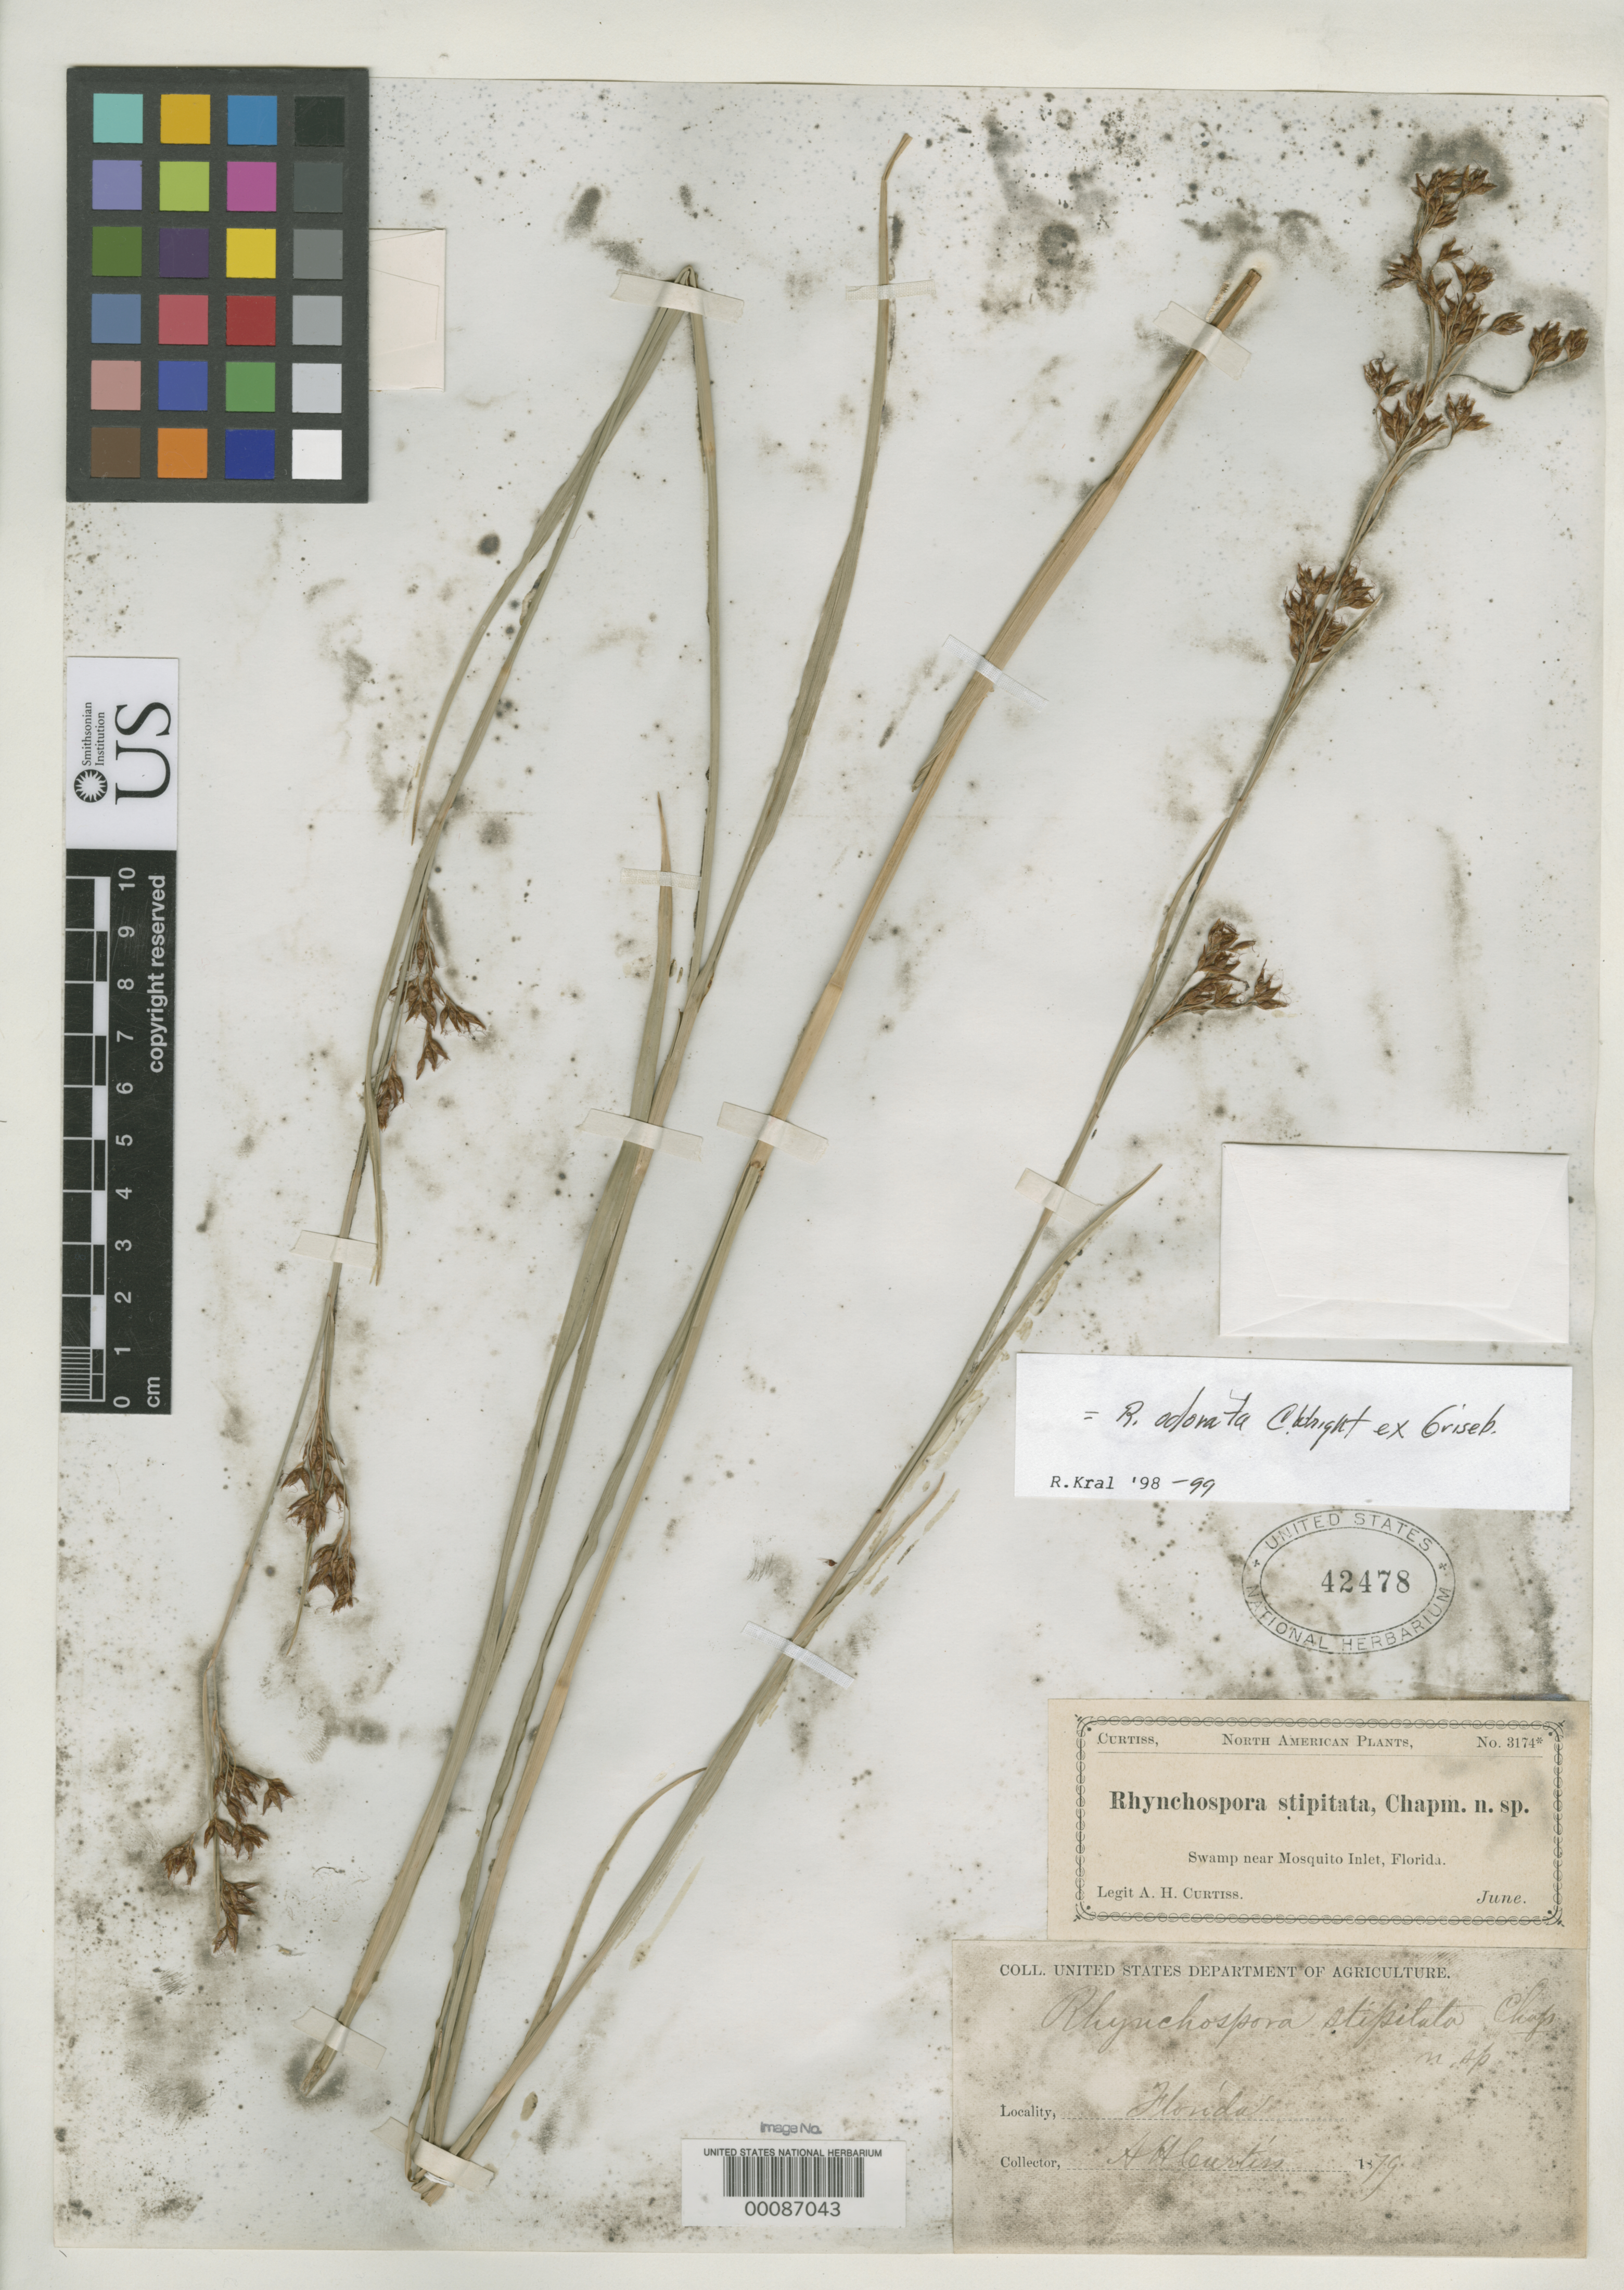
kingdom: Plantae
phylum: Tracheophyta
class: Liliopsida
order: Poales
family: Cyperaceae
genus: Rhynchospora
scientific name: Rhynchospora stipitata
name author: Chapm.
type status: Type Collection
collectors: A. H. Curtiss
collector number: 3174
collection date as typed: Jun 1879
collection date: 1879-06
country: United States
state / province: Florida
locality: Near Mosquito Inlet.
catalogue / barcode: US 42478